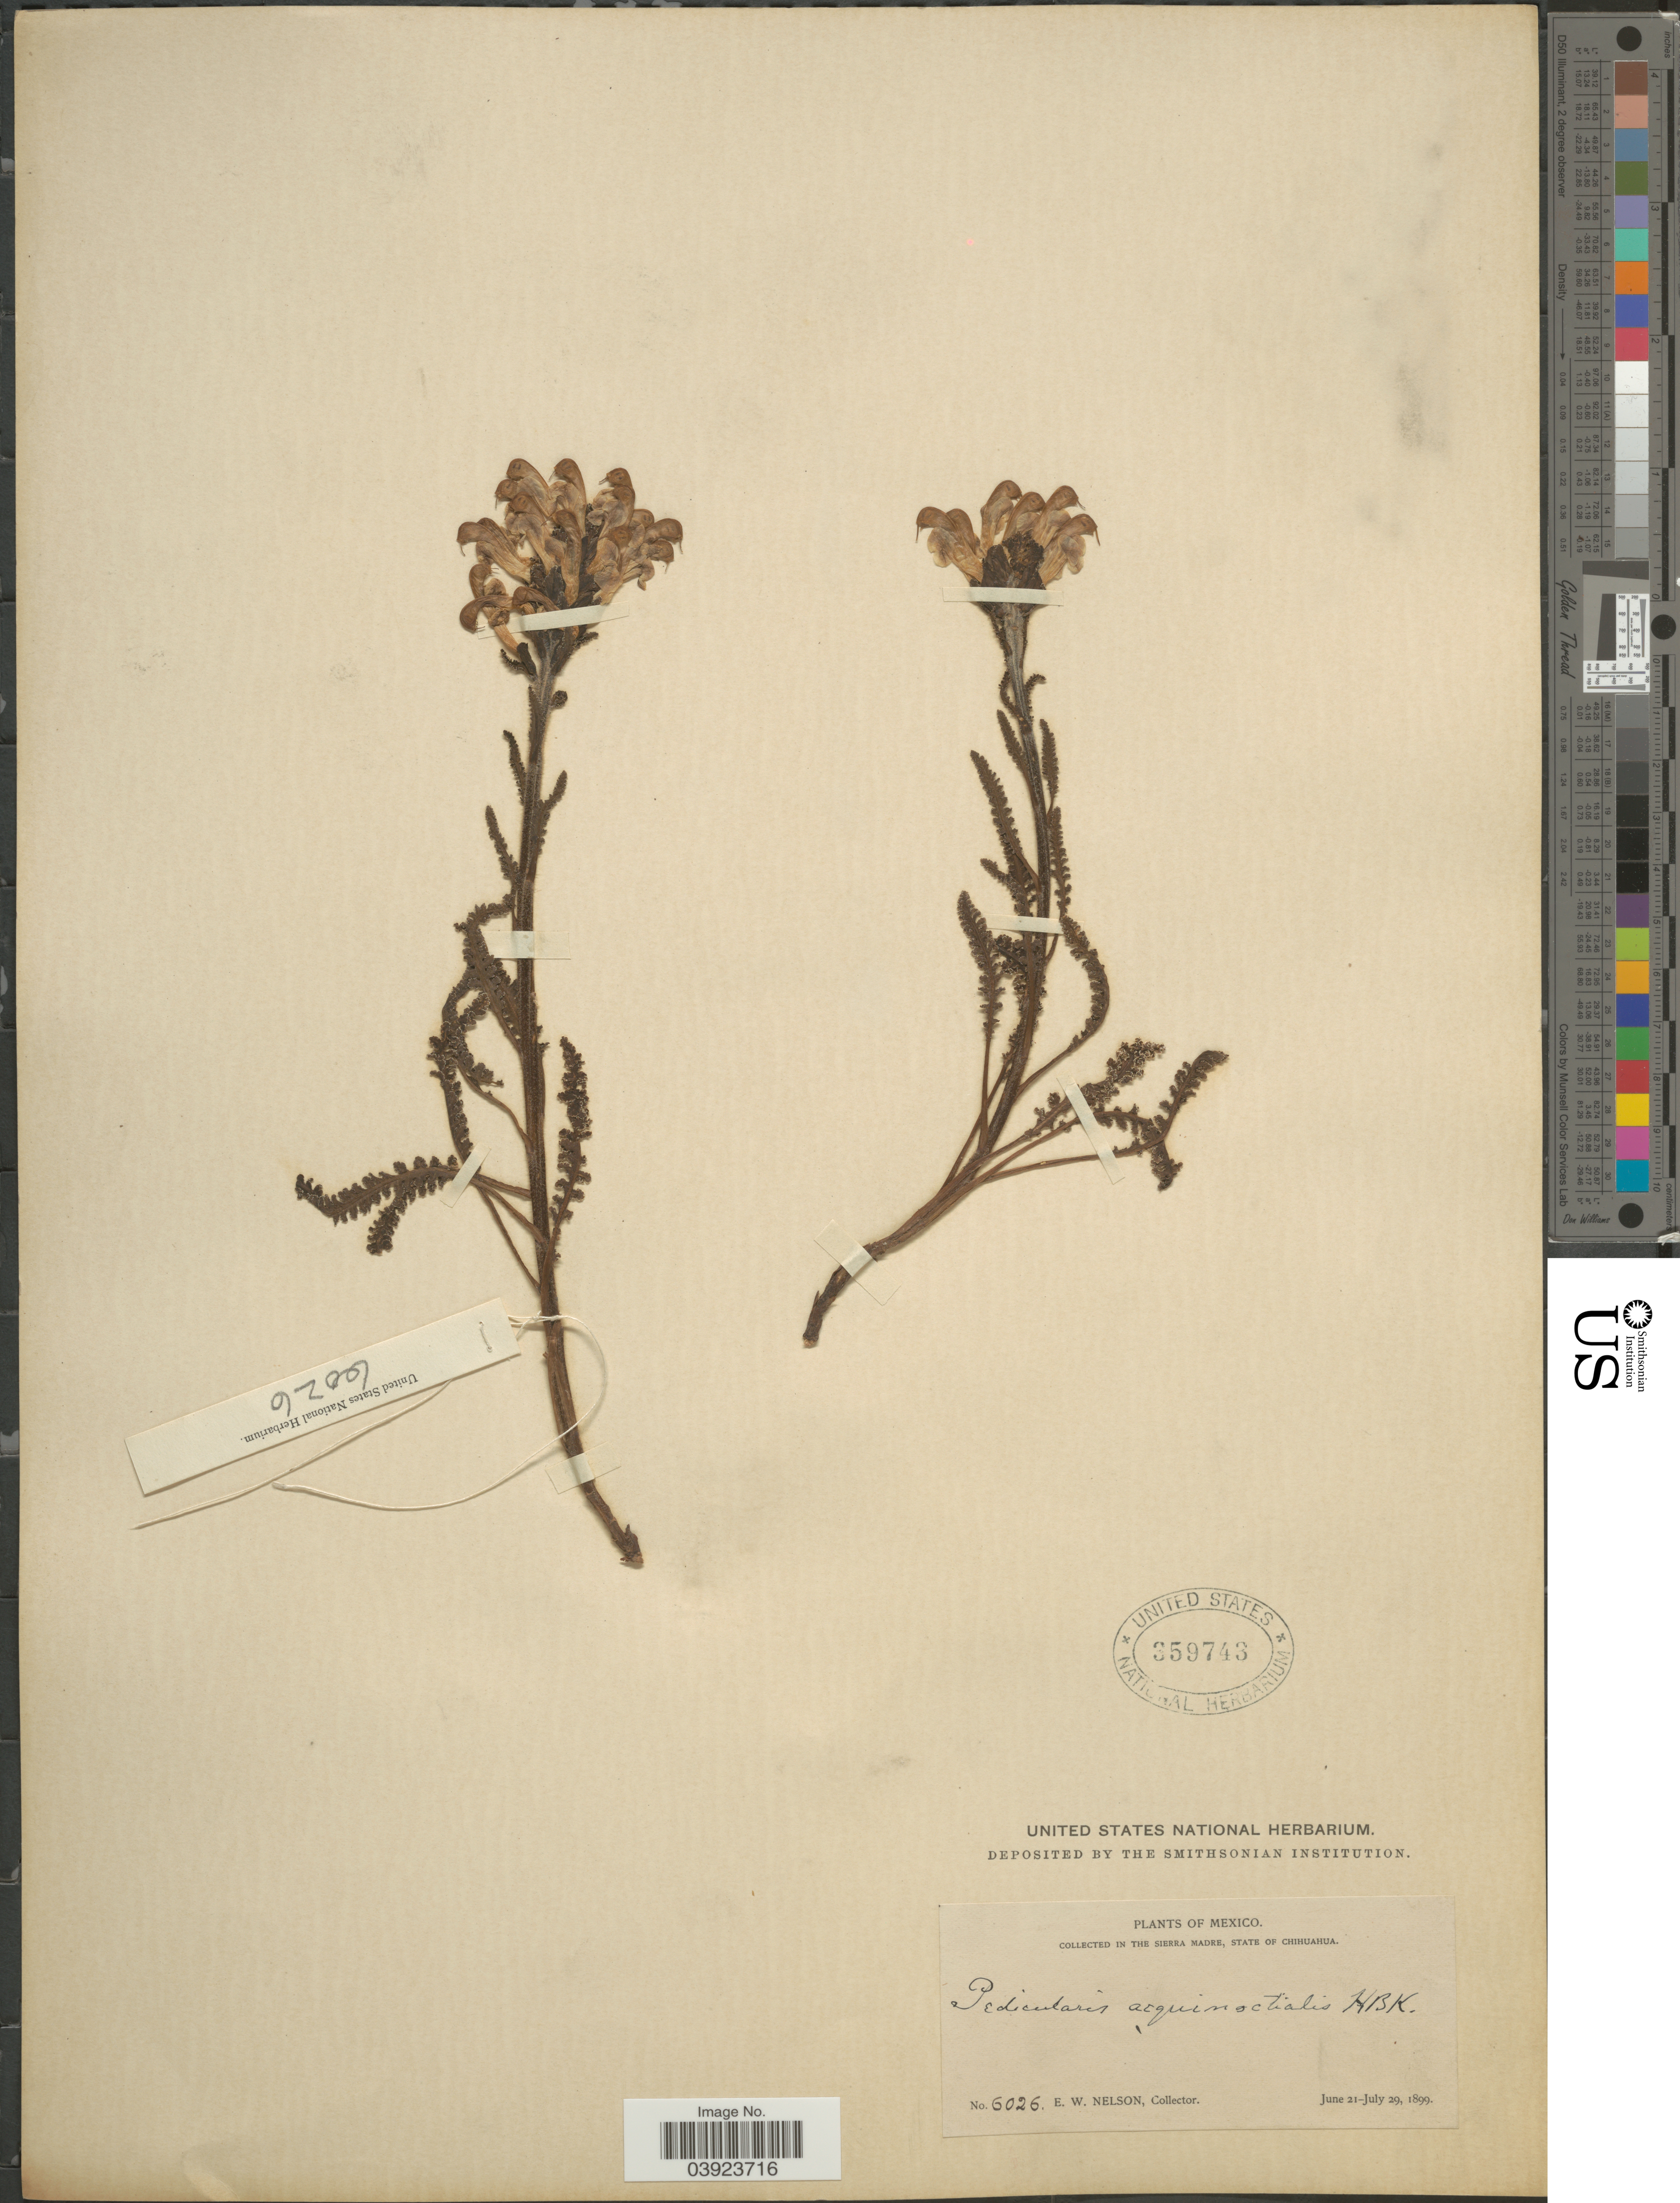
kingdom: Plantae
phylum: Tracheophyta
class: Magnoliopsida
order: Lamiales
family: Orobanchaceae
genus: Pedicularis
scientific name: Pedicularis canadensis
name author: L.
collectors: E. W. Nelson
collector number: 6026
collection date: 1899-06-21/1899-07-29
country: Mexico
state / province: Chihuahua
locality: In the Sierra Madre.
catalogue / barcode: US 359743